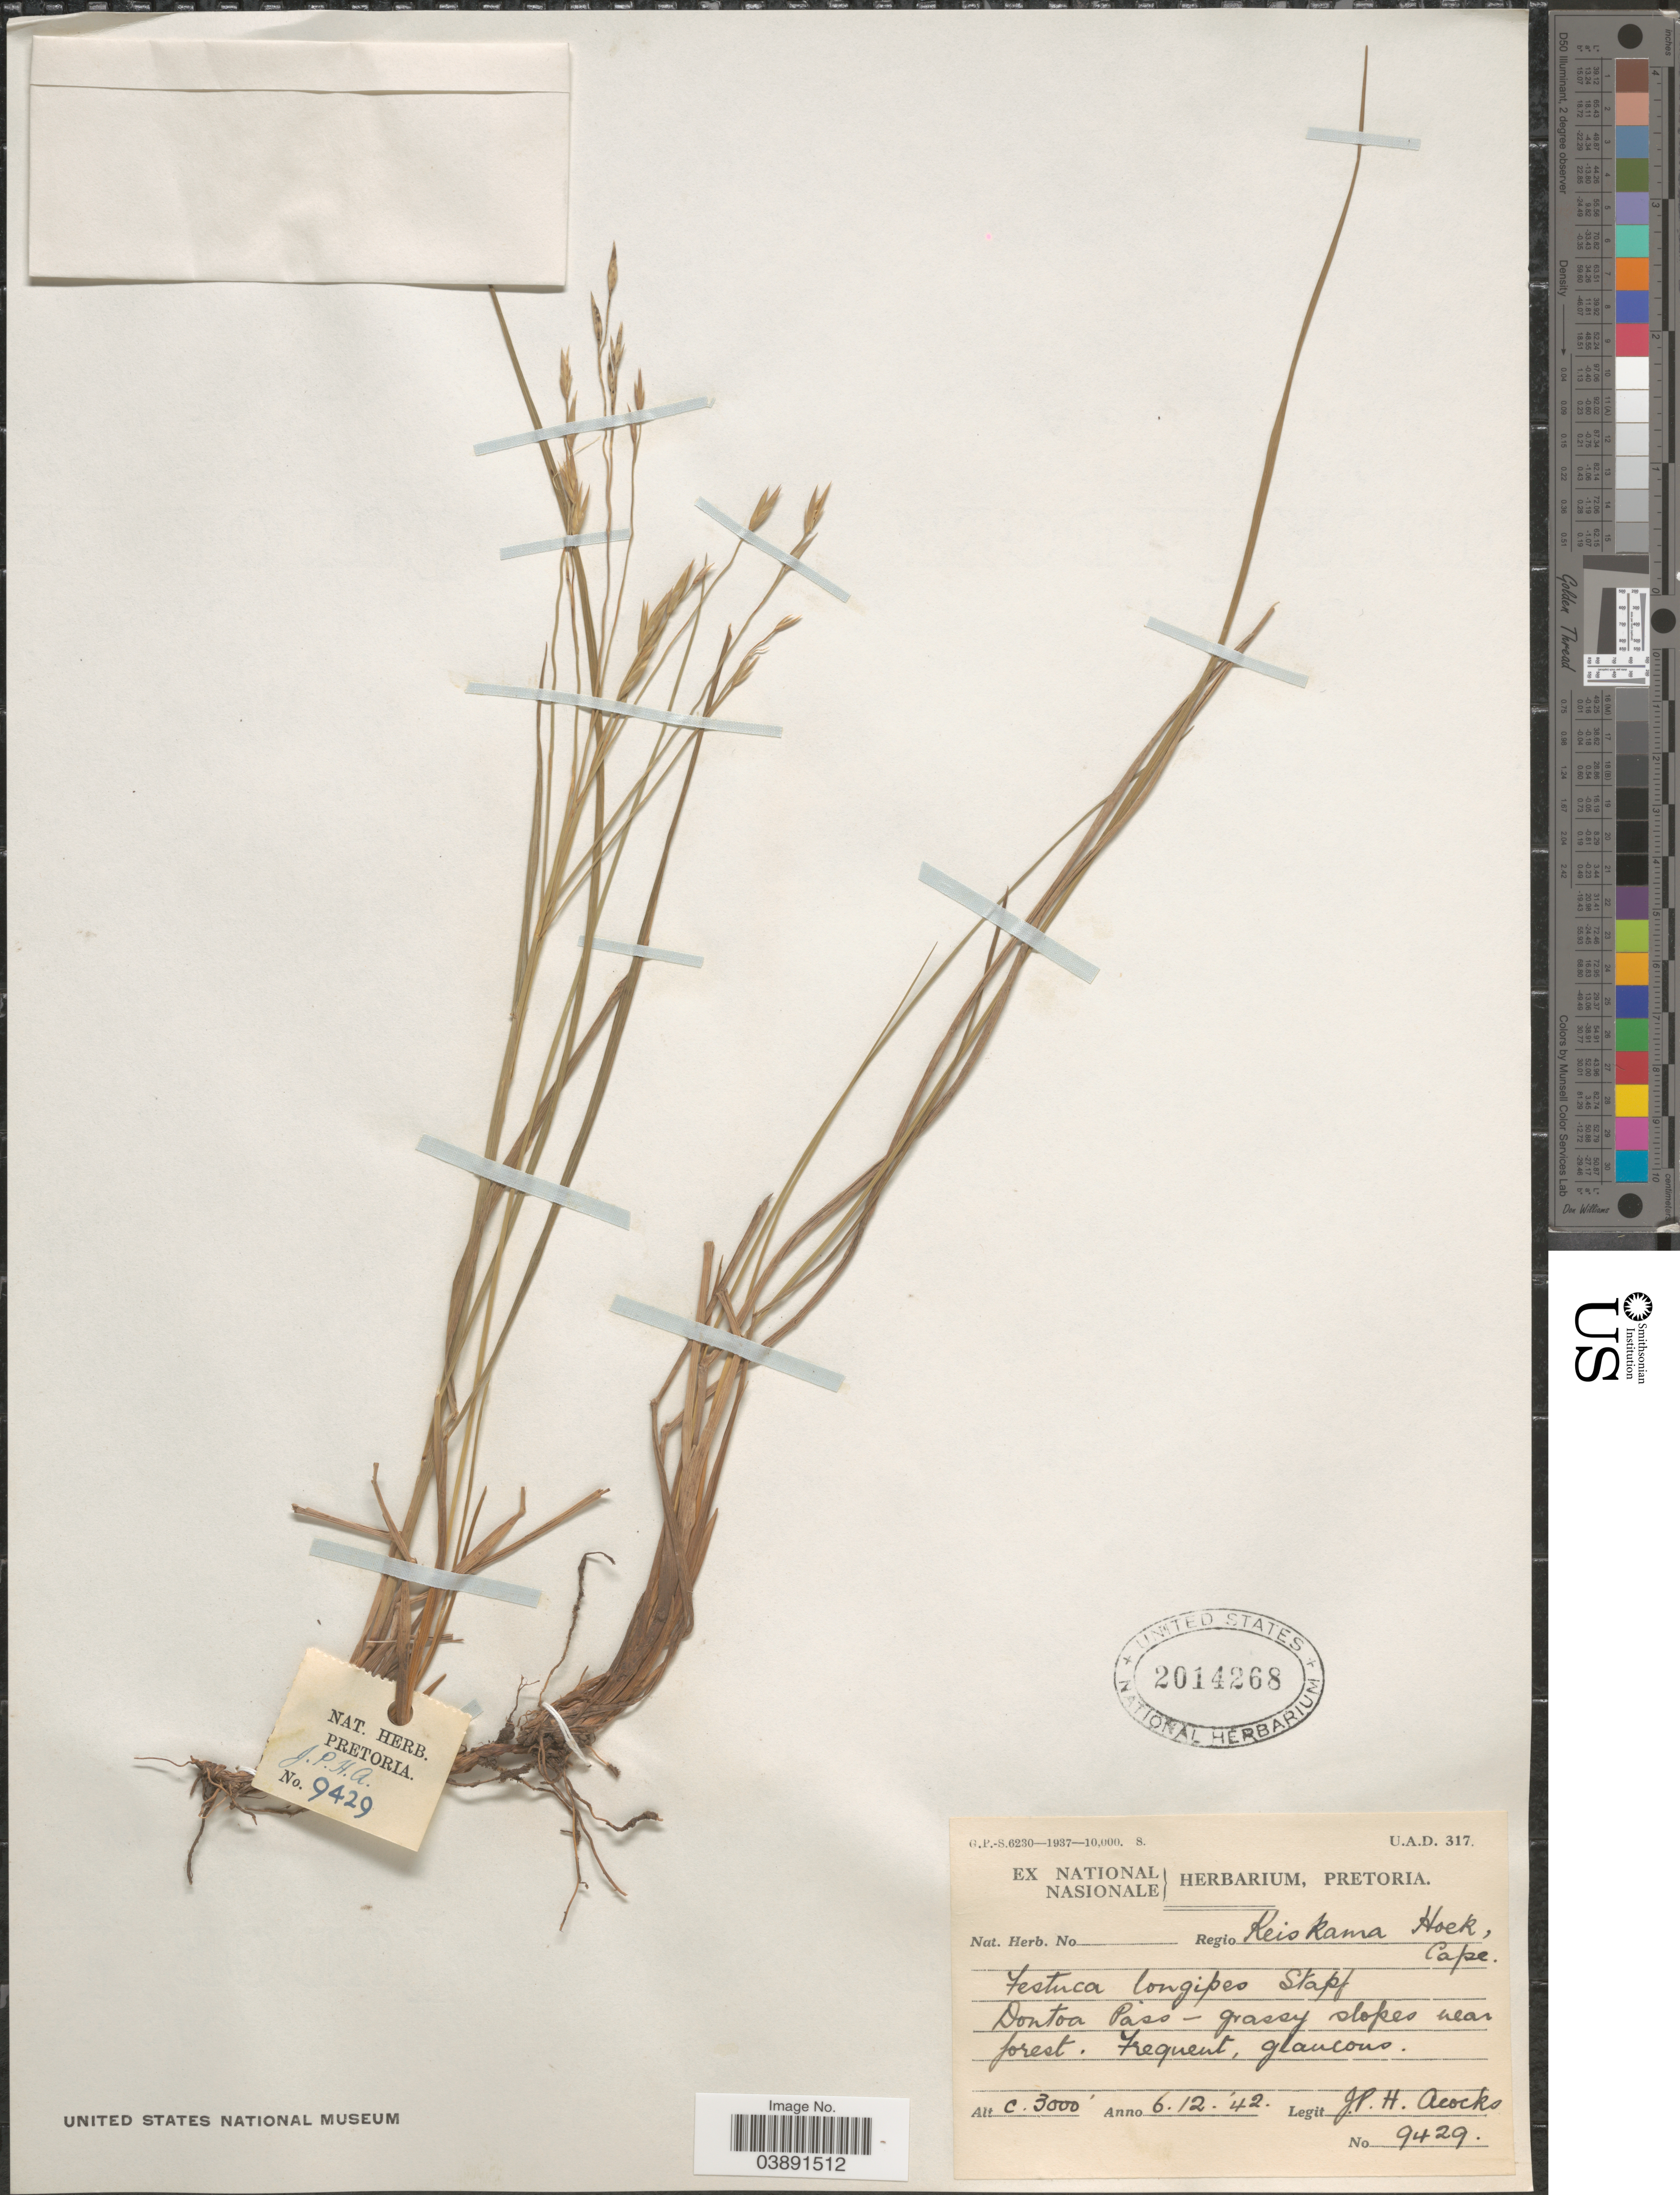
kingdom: Plantae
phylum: Tracheophyta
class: Liliopsida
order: Poales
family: Poaceae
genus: Festuca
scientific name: Festuca longipes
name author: Stapf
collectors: J. P. Acocks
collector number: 9429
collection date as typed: Transcribed d/m/y: 6/12/42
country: South Africa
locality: Regio Keiskama Hoek, Cape. Dontoa Pass - grassy slopes near forest.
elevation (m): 914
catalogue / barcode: US 2014268